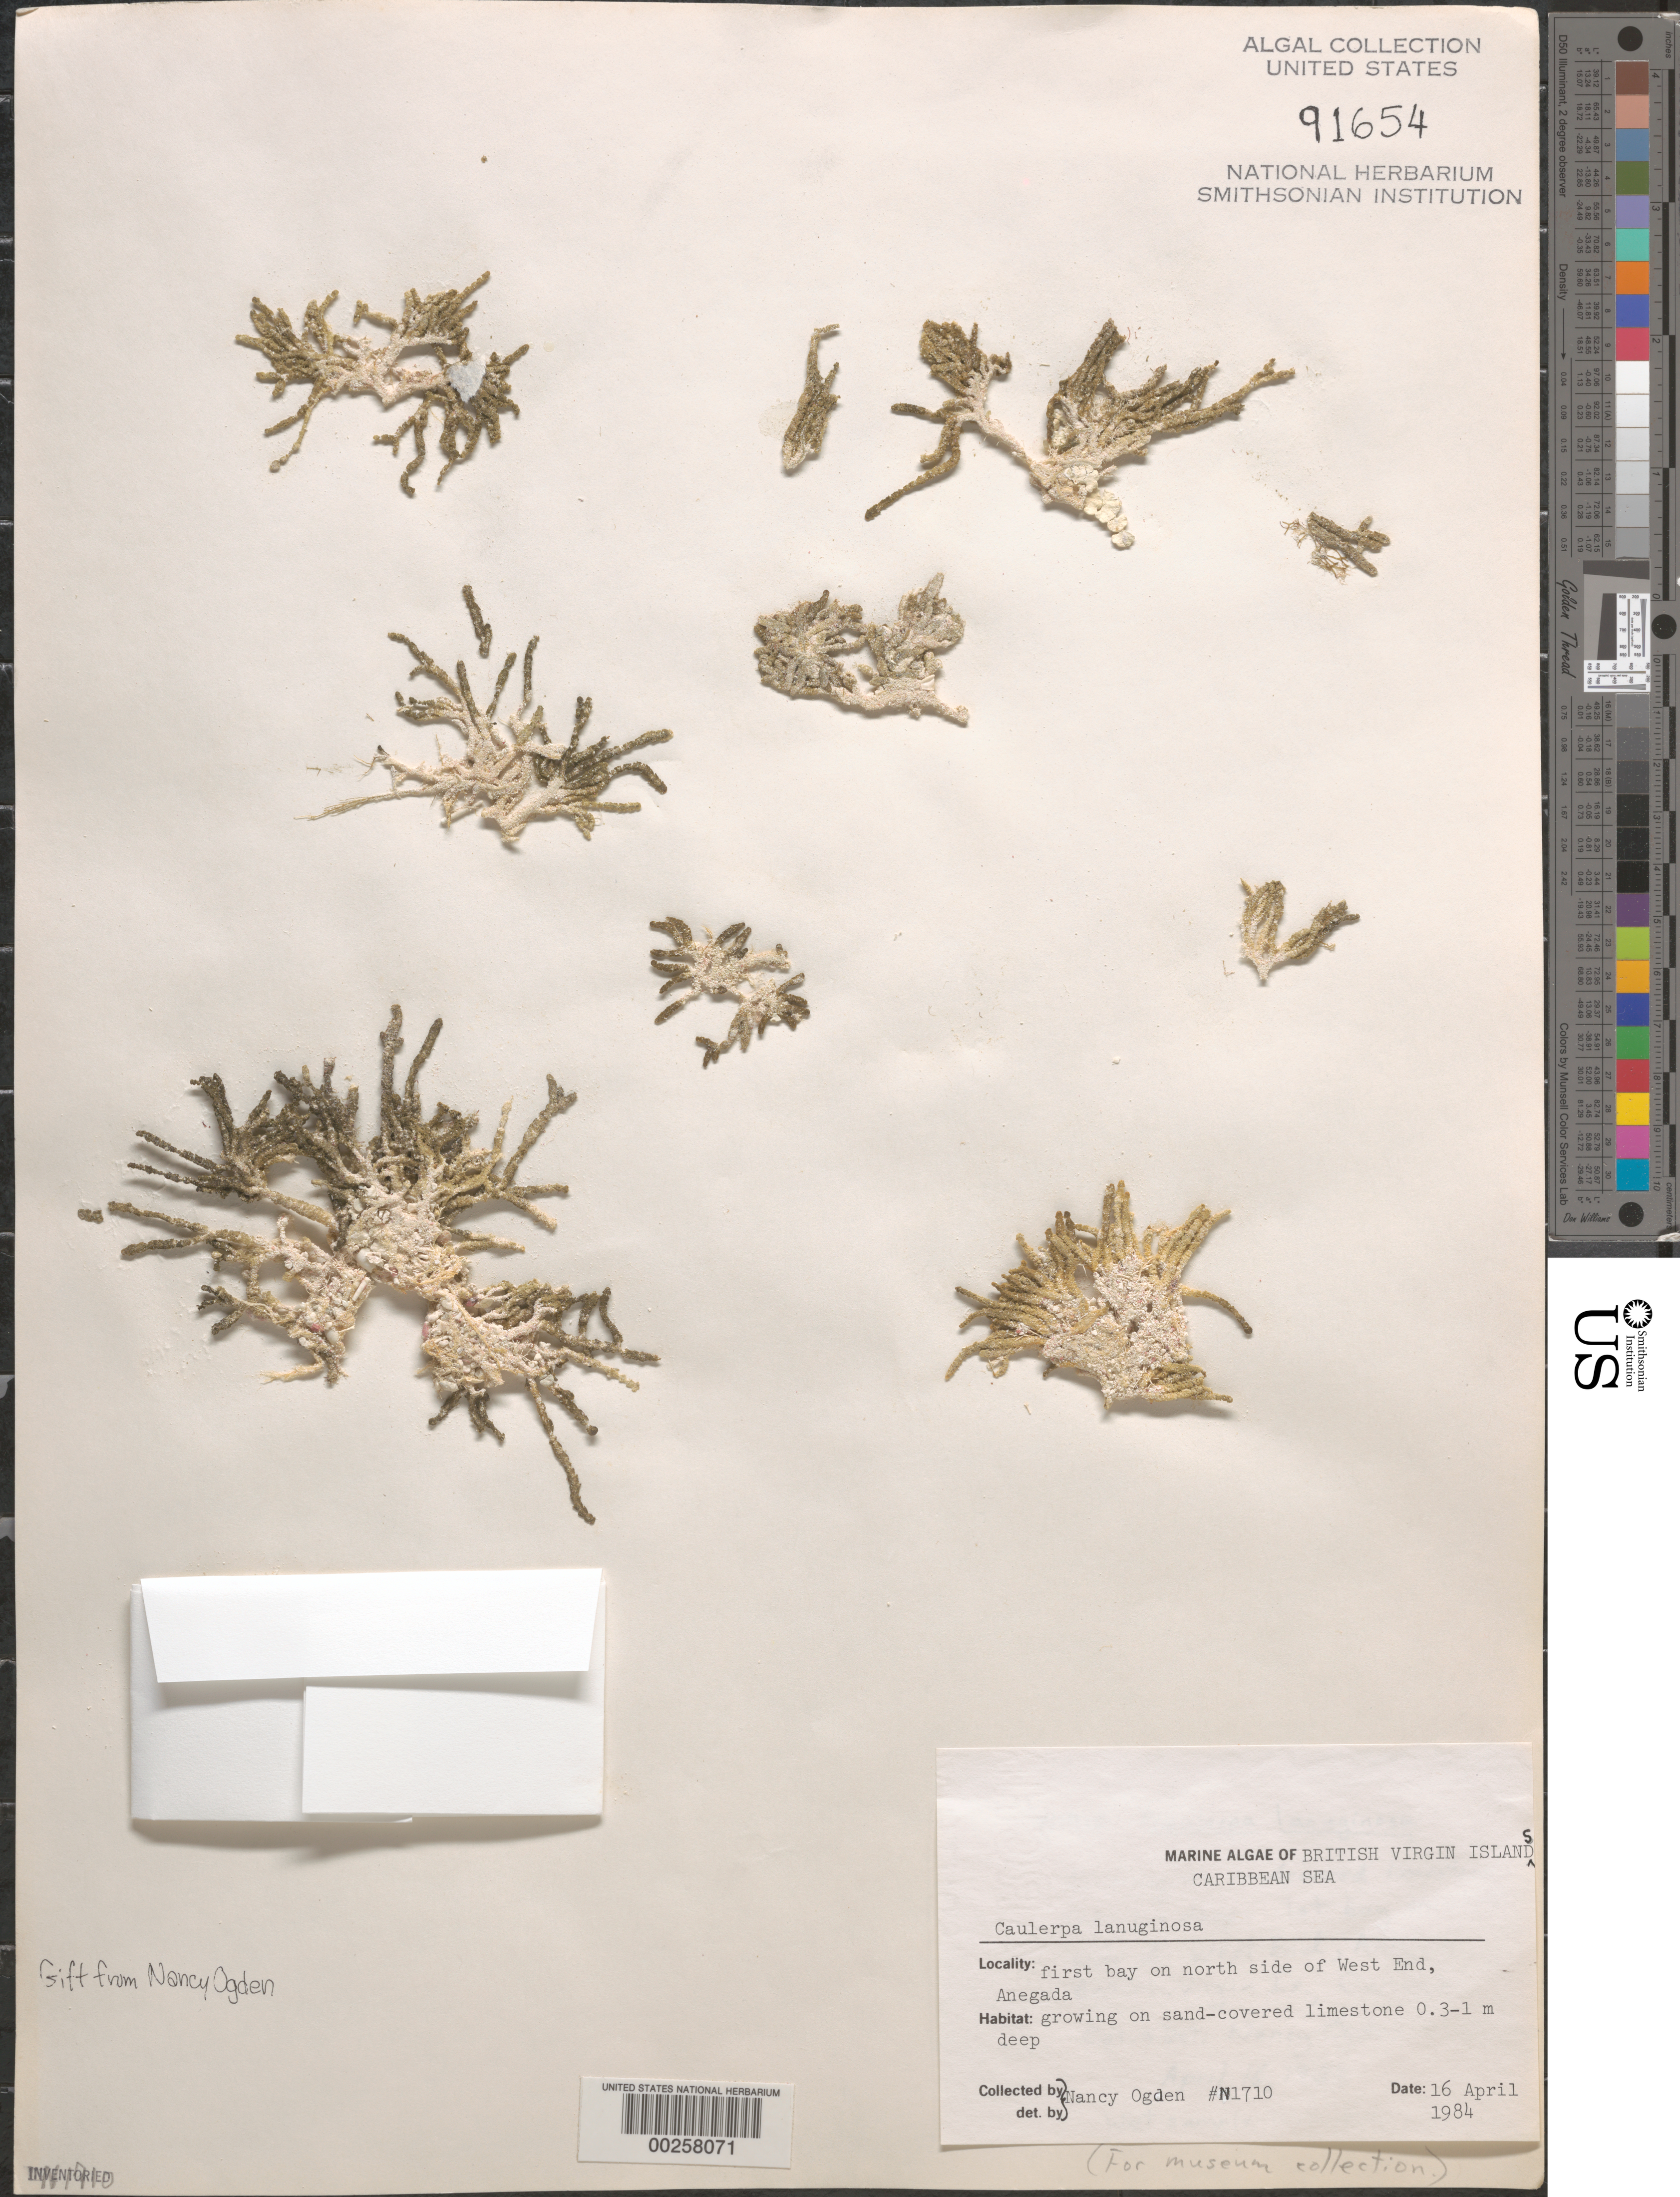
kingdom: Plantae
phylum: Chlorophyta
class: Ulvophyceae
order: Bryopsidales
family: Caulerpaceae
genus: Caulerpa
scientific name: Caulerpa lanuginosa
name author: J. Agardh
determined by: Ogden, N. B.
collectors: N. Ogden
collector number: N1710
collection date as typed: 16 Apr 1984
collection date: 1984-04-16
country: British Virgin Islands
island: Anegada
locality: West end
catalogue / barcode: US 91654